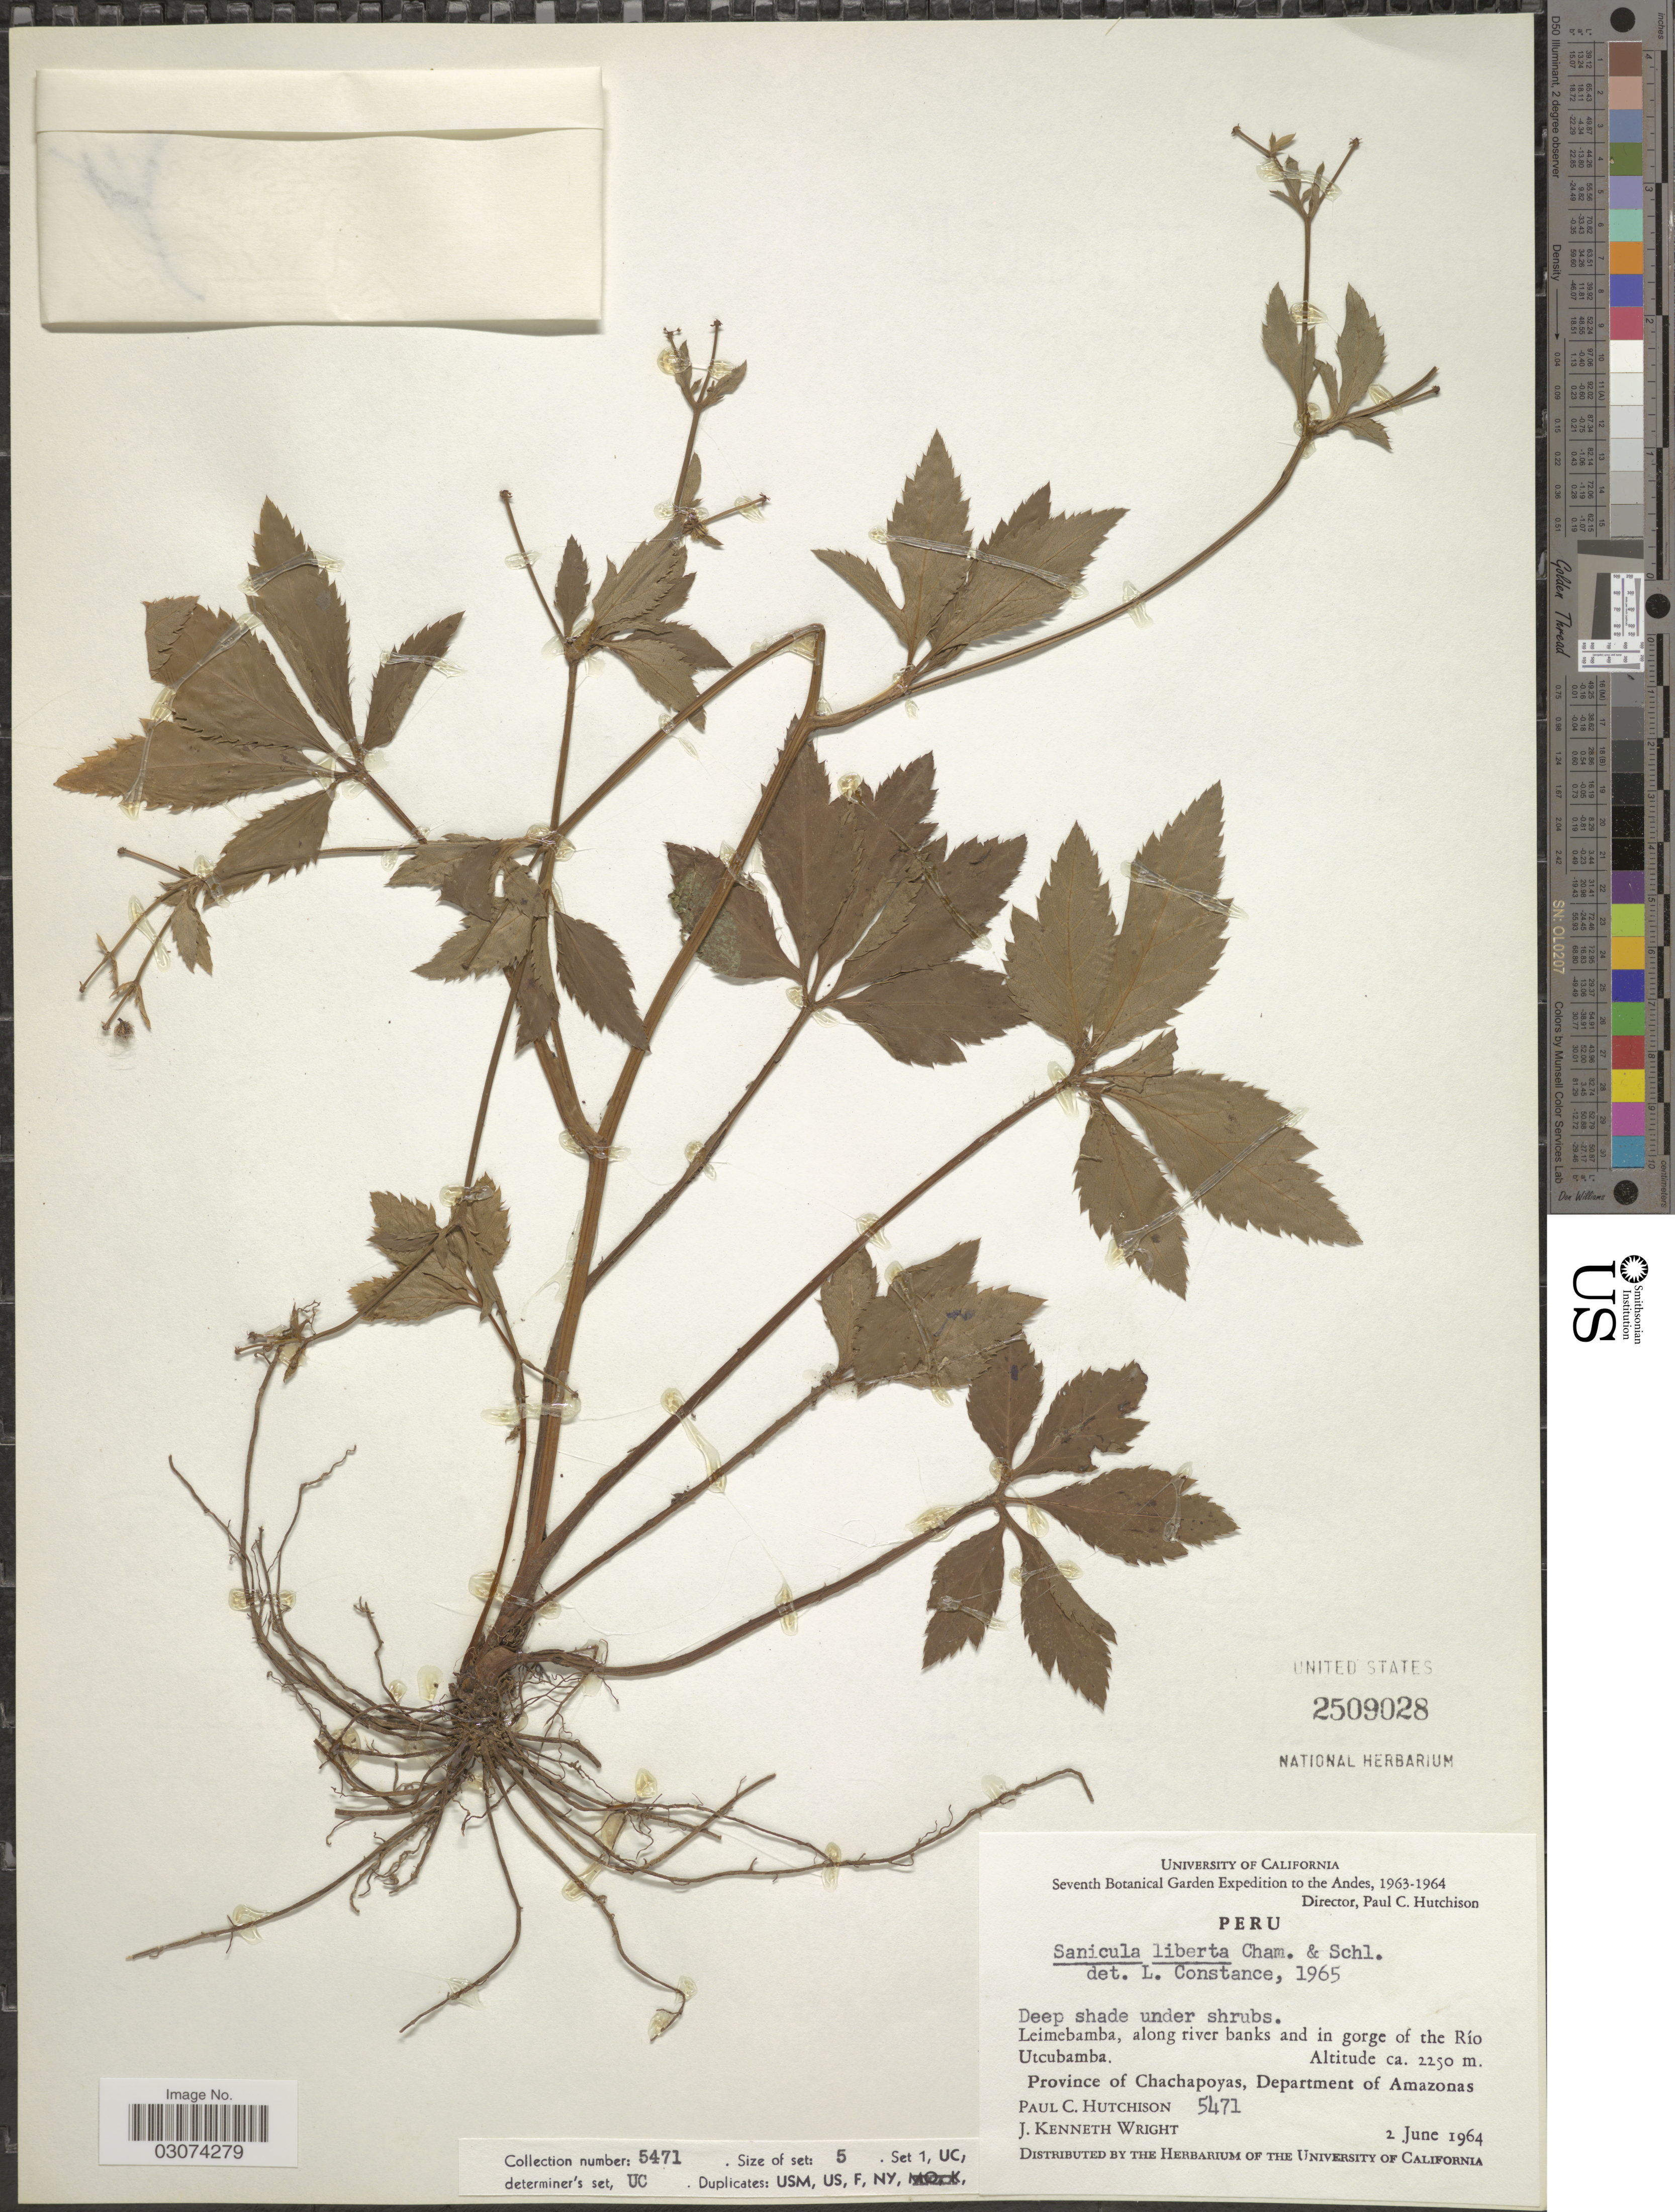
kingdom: Plantae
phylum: Tracheophyta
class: Magnoliopsida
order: Apiales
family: Apiaceae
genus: Sanicula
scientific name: Sanicula liberta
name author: Cham. & Schltdl.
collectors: P. C. Hutchison & J. K. Wright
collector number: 5471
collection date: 1964-06-02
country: Peru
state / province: Amazonas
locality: Leimebamba, along river banks and in gorge of the Río Utcubamba. Province of Chachapoyas, Department of Amazonas.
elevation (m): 2250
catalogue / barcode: US 2509028